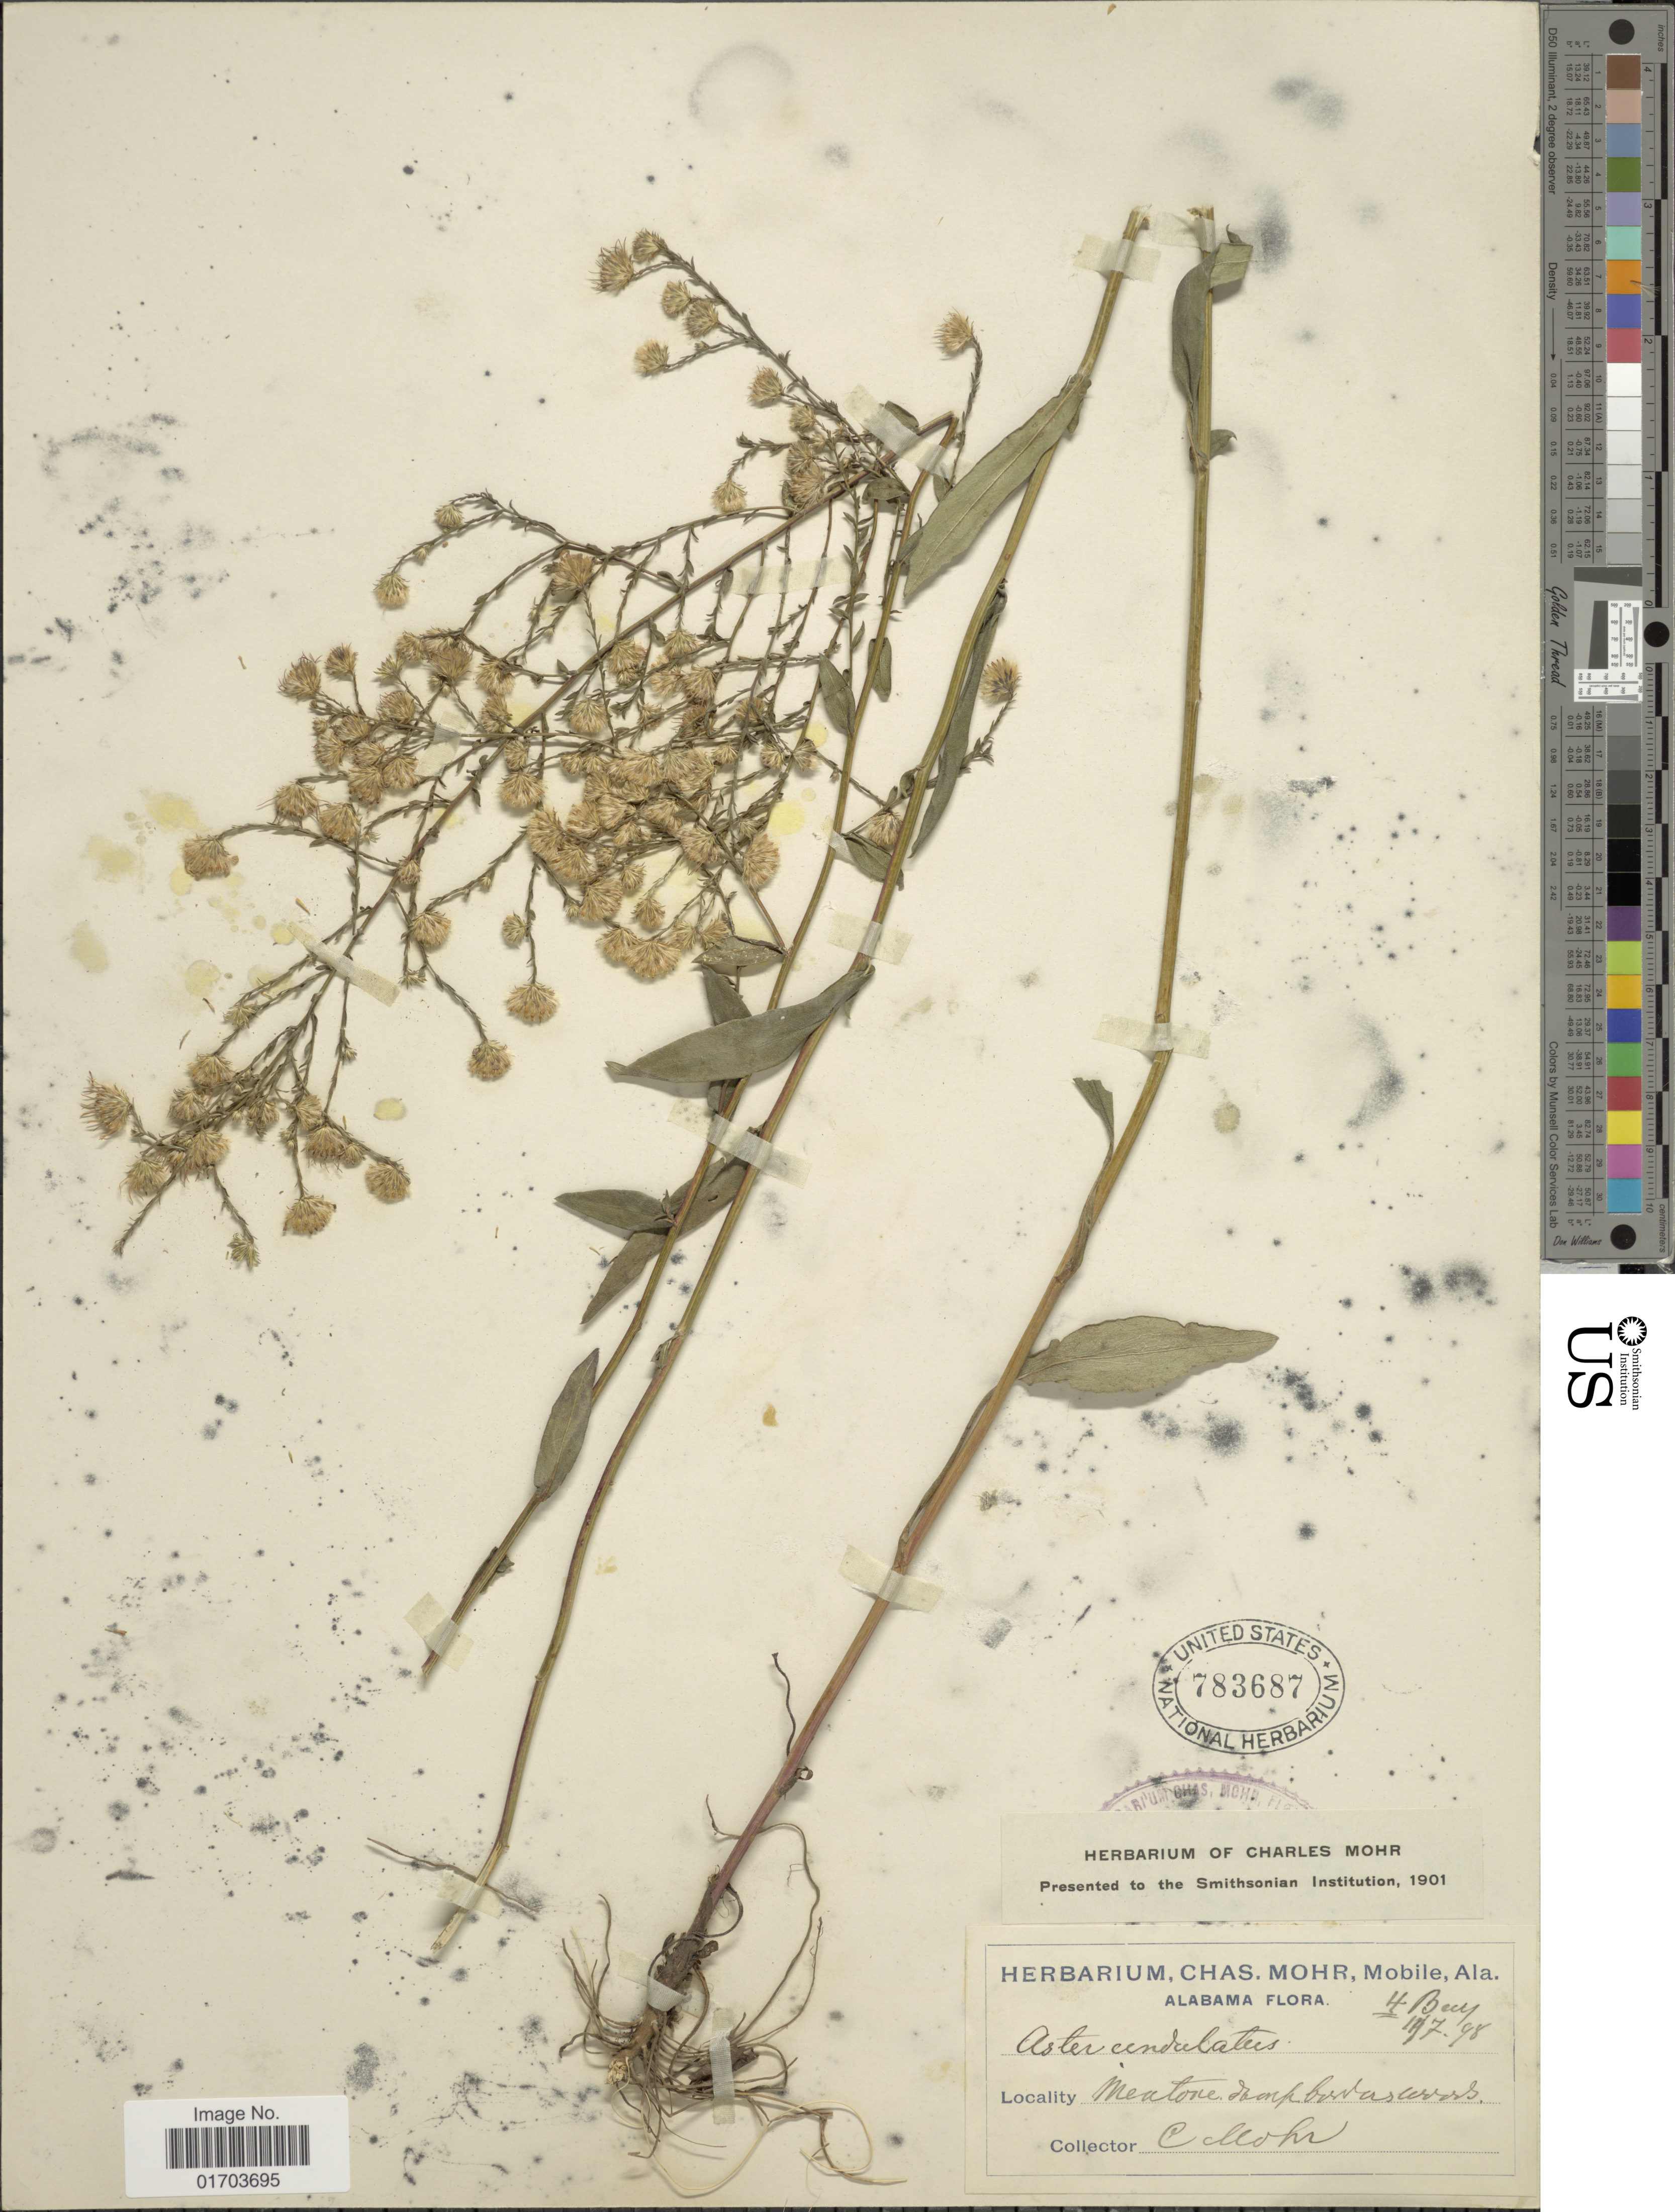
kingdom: Plantae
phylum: Tracheophyta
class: Magnoliopsida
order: Asterales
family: Asteraceae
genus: Symphyotrichum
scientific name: Symphyotrichum undulatum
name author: (L.) G.L. Nesom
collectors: C. T. Mohr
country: United States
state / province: Alabama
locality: Mentone.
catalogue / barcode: US 783687